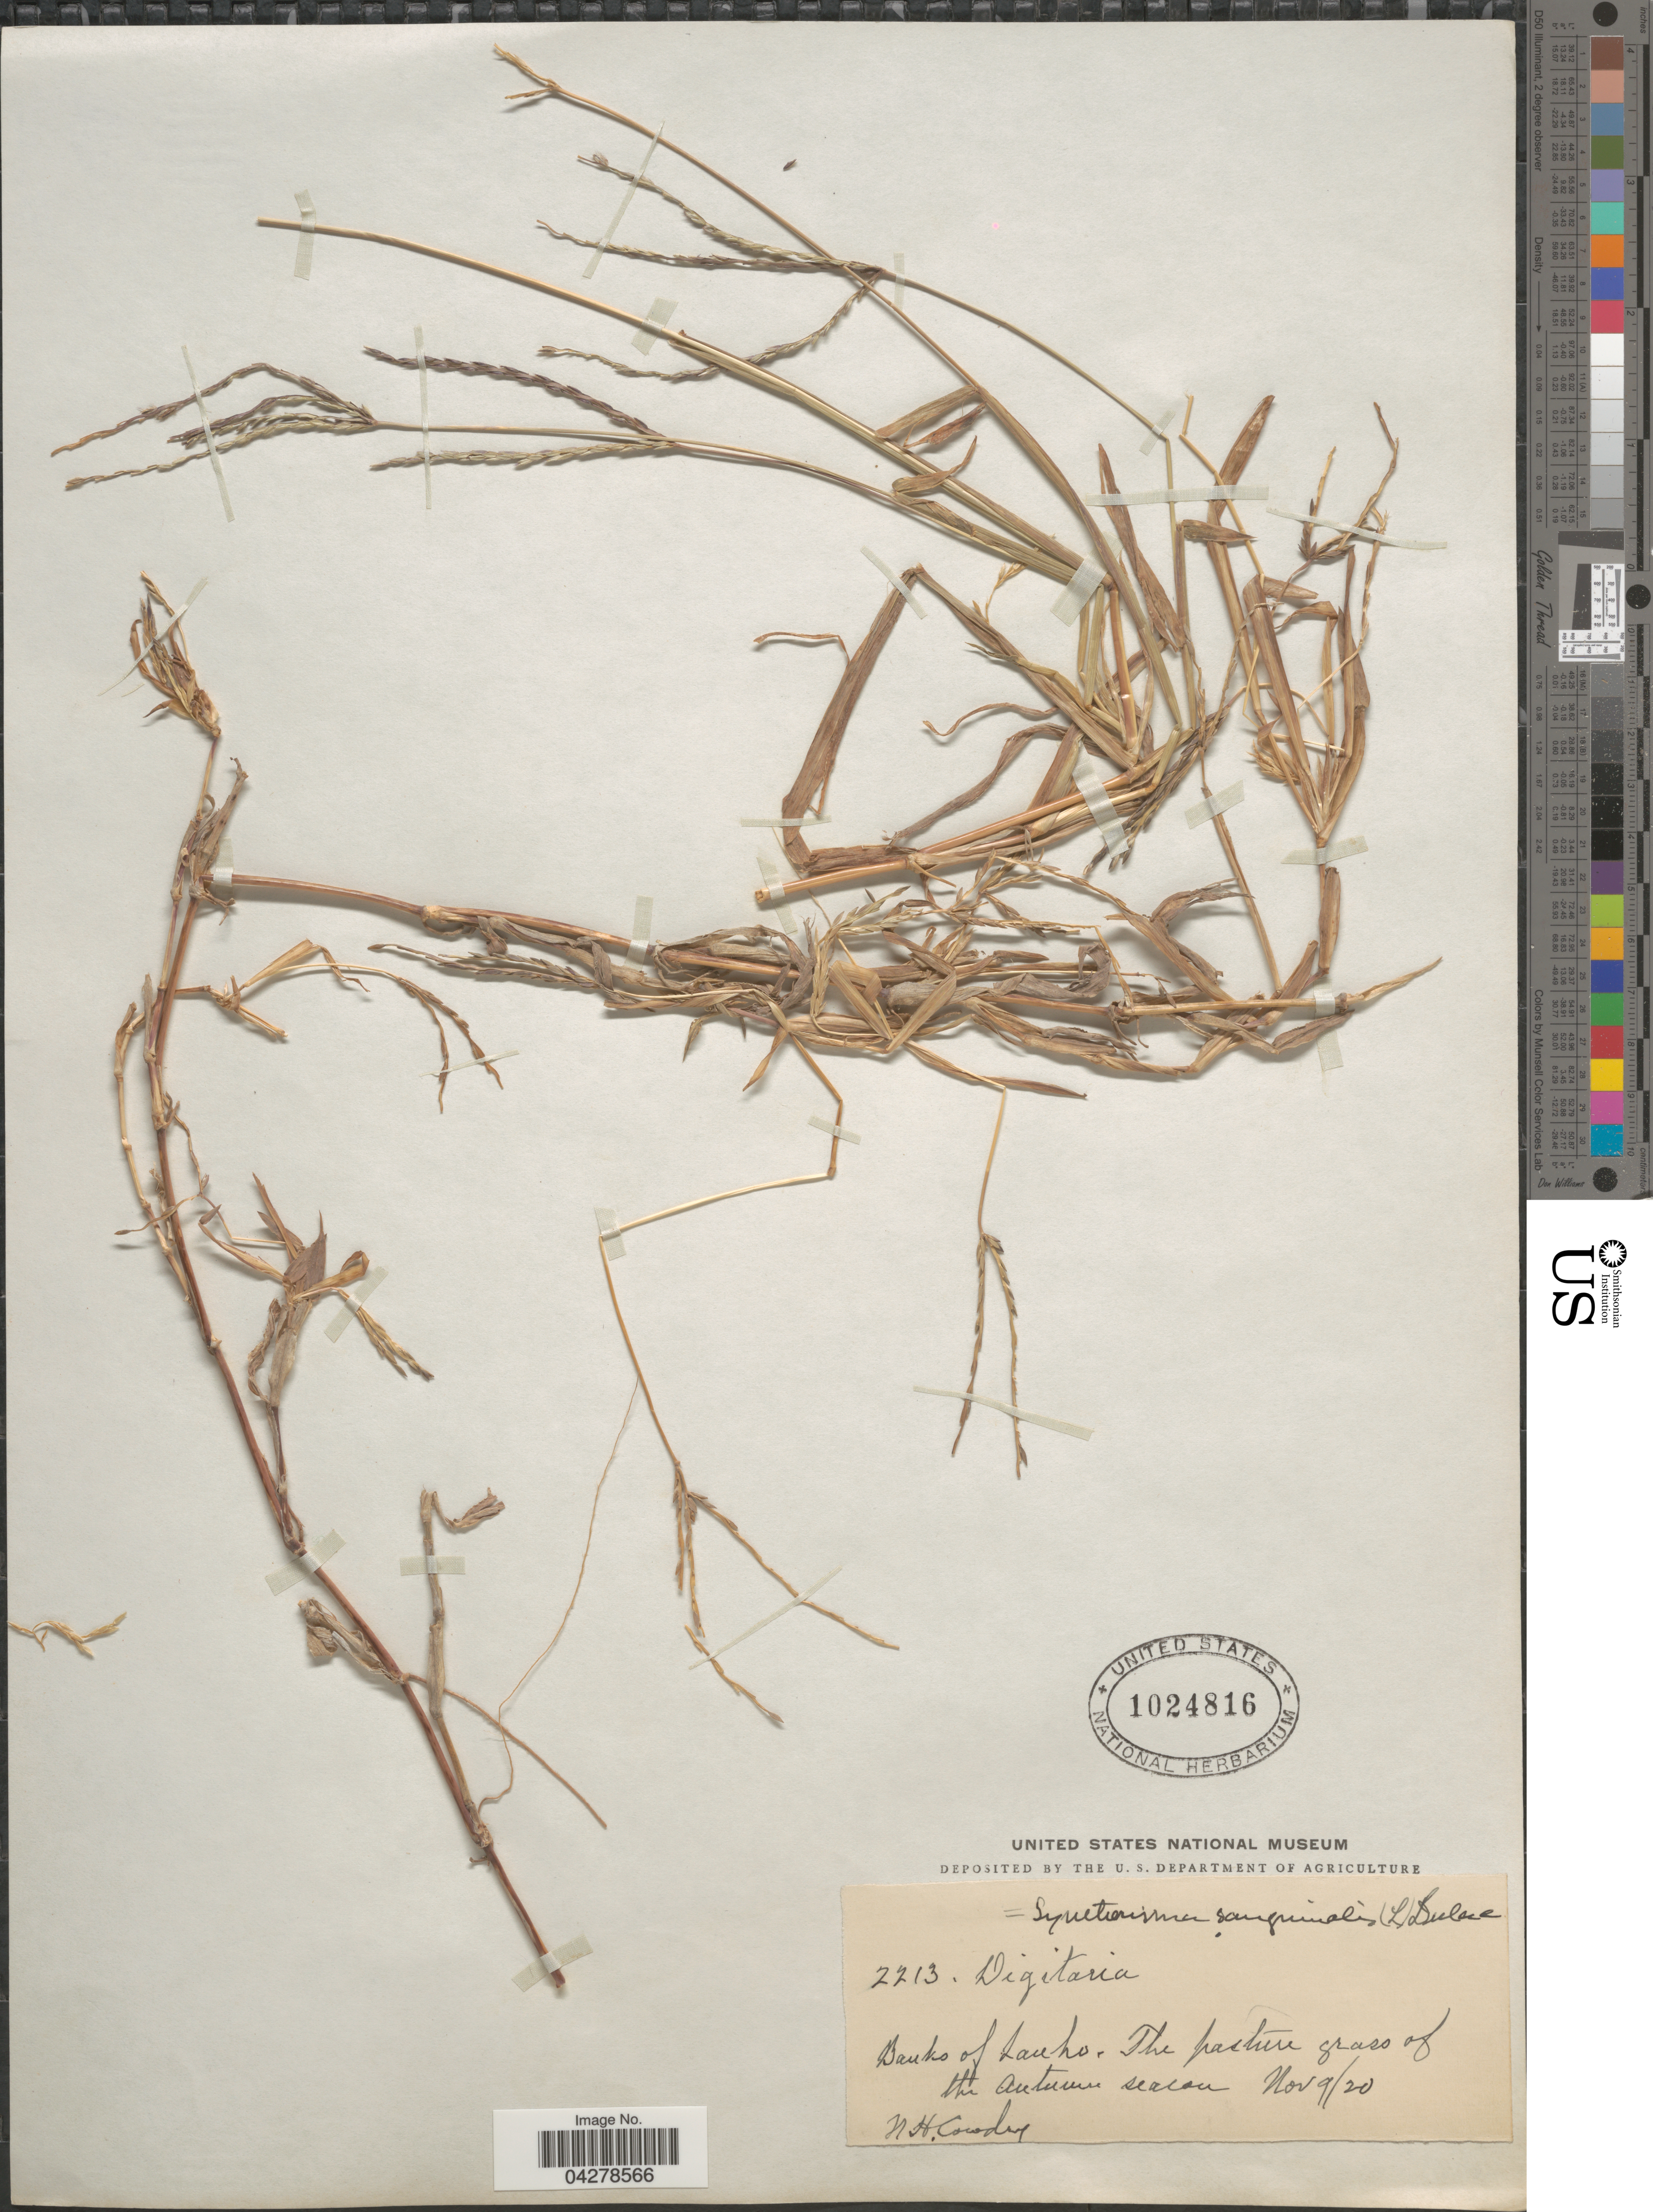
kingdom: Plantae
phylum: Tracheophyta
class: Liliopsida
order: Poales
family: Poaceae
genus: Digitaria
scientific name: Digitaria sanguinalis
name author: (L.) Scop.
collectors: N. H. Cowdry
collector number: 2213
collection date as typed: Transcribed d/m/y: 9/11/20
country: China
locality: Banks of Lauho. The pasture grass of the Autumn season.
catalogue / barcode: US 1024816